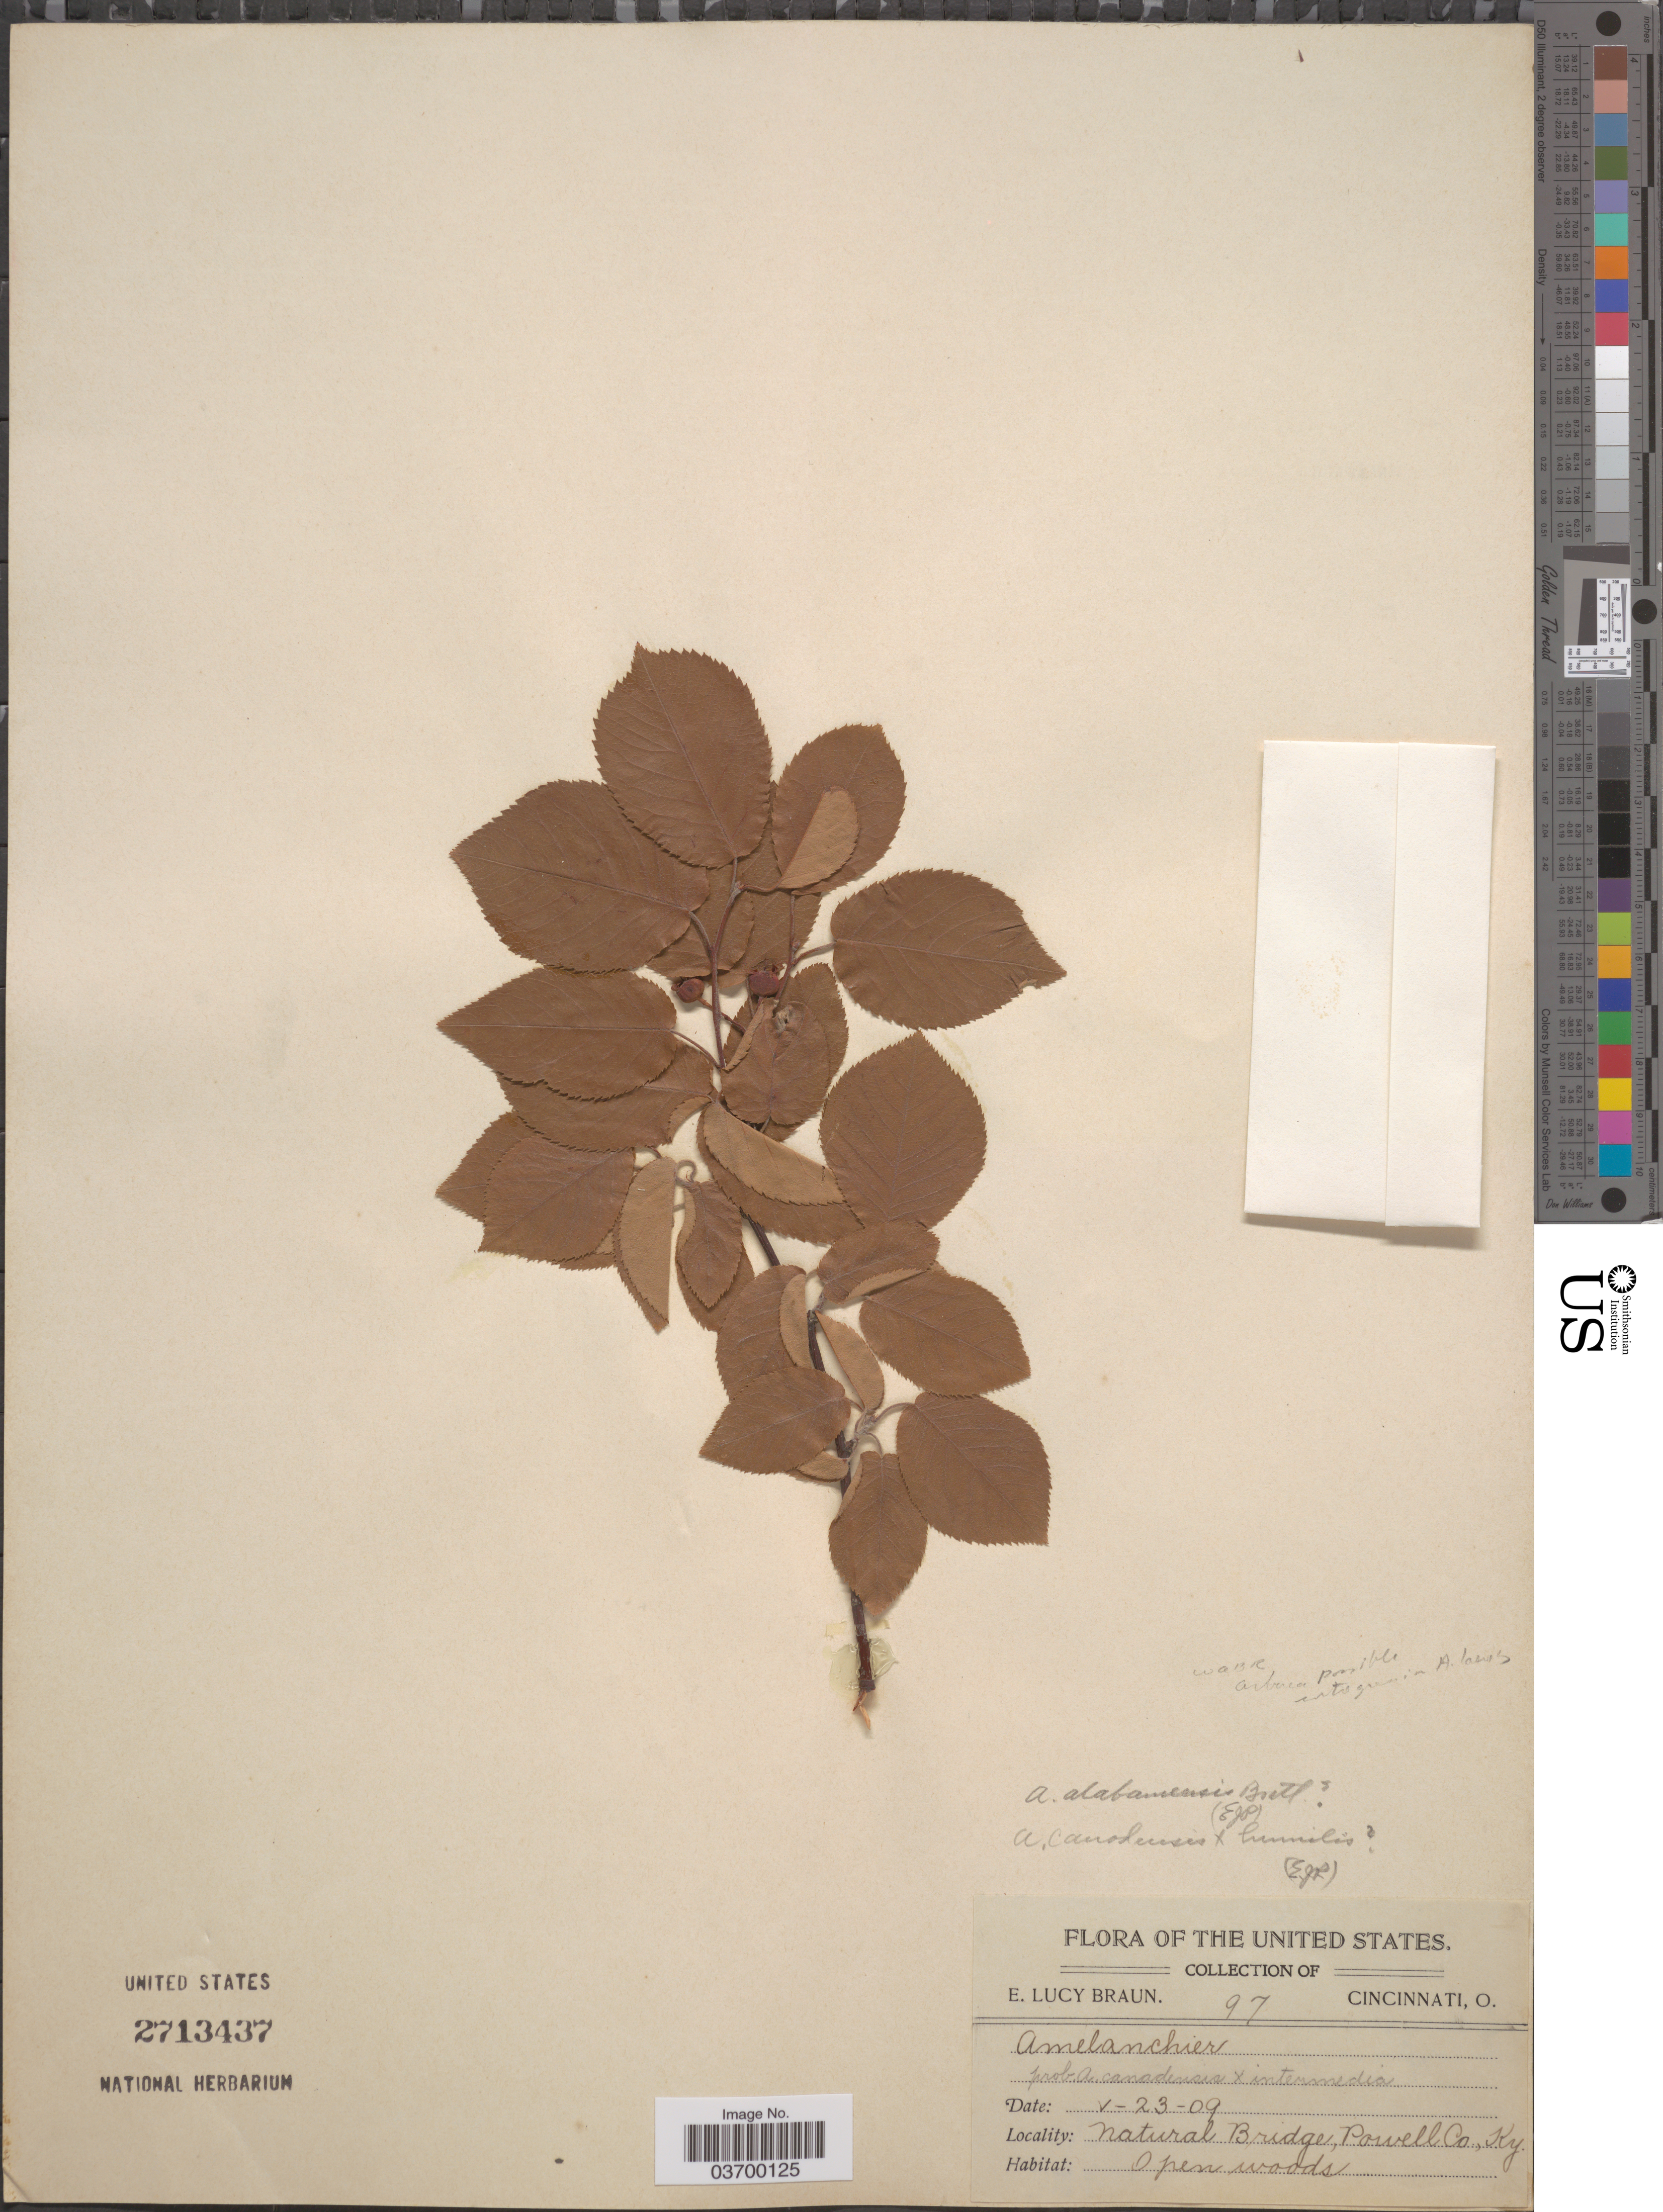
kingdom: Plantae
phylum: Tracheophyta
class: Magnoliopsida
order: Rosales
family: Rosaceae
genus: Amelanchier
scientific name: Amelanchier arborea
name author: (F. Michx.) Fernald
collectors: E. L. Braun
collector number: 97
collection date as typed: Transcribed d/m/y: 23/5/9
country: United States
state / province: Kentucky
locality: Natural Bridge, Powell Co.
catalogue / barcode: US 2713437